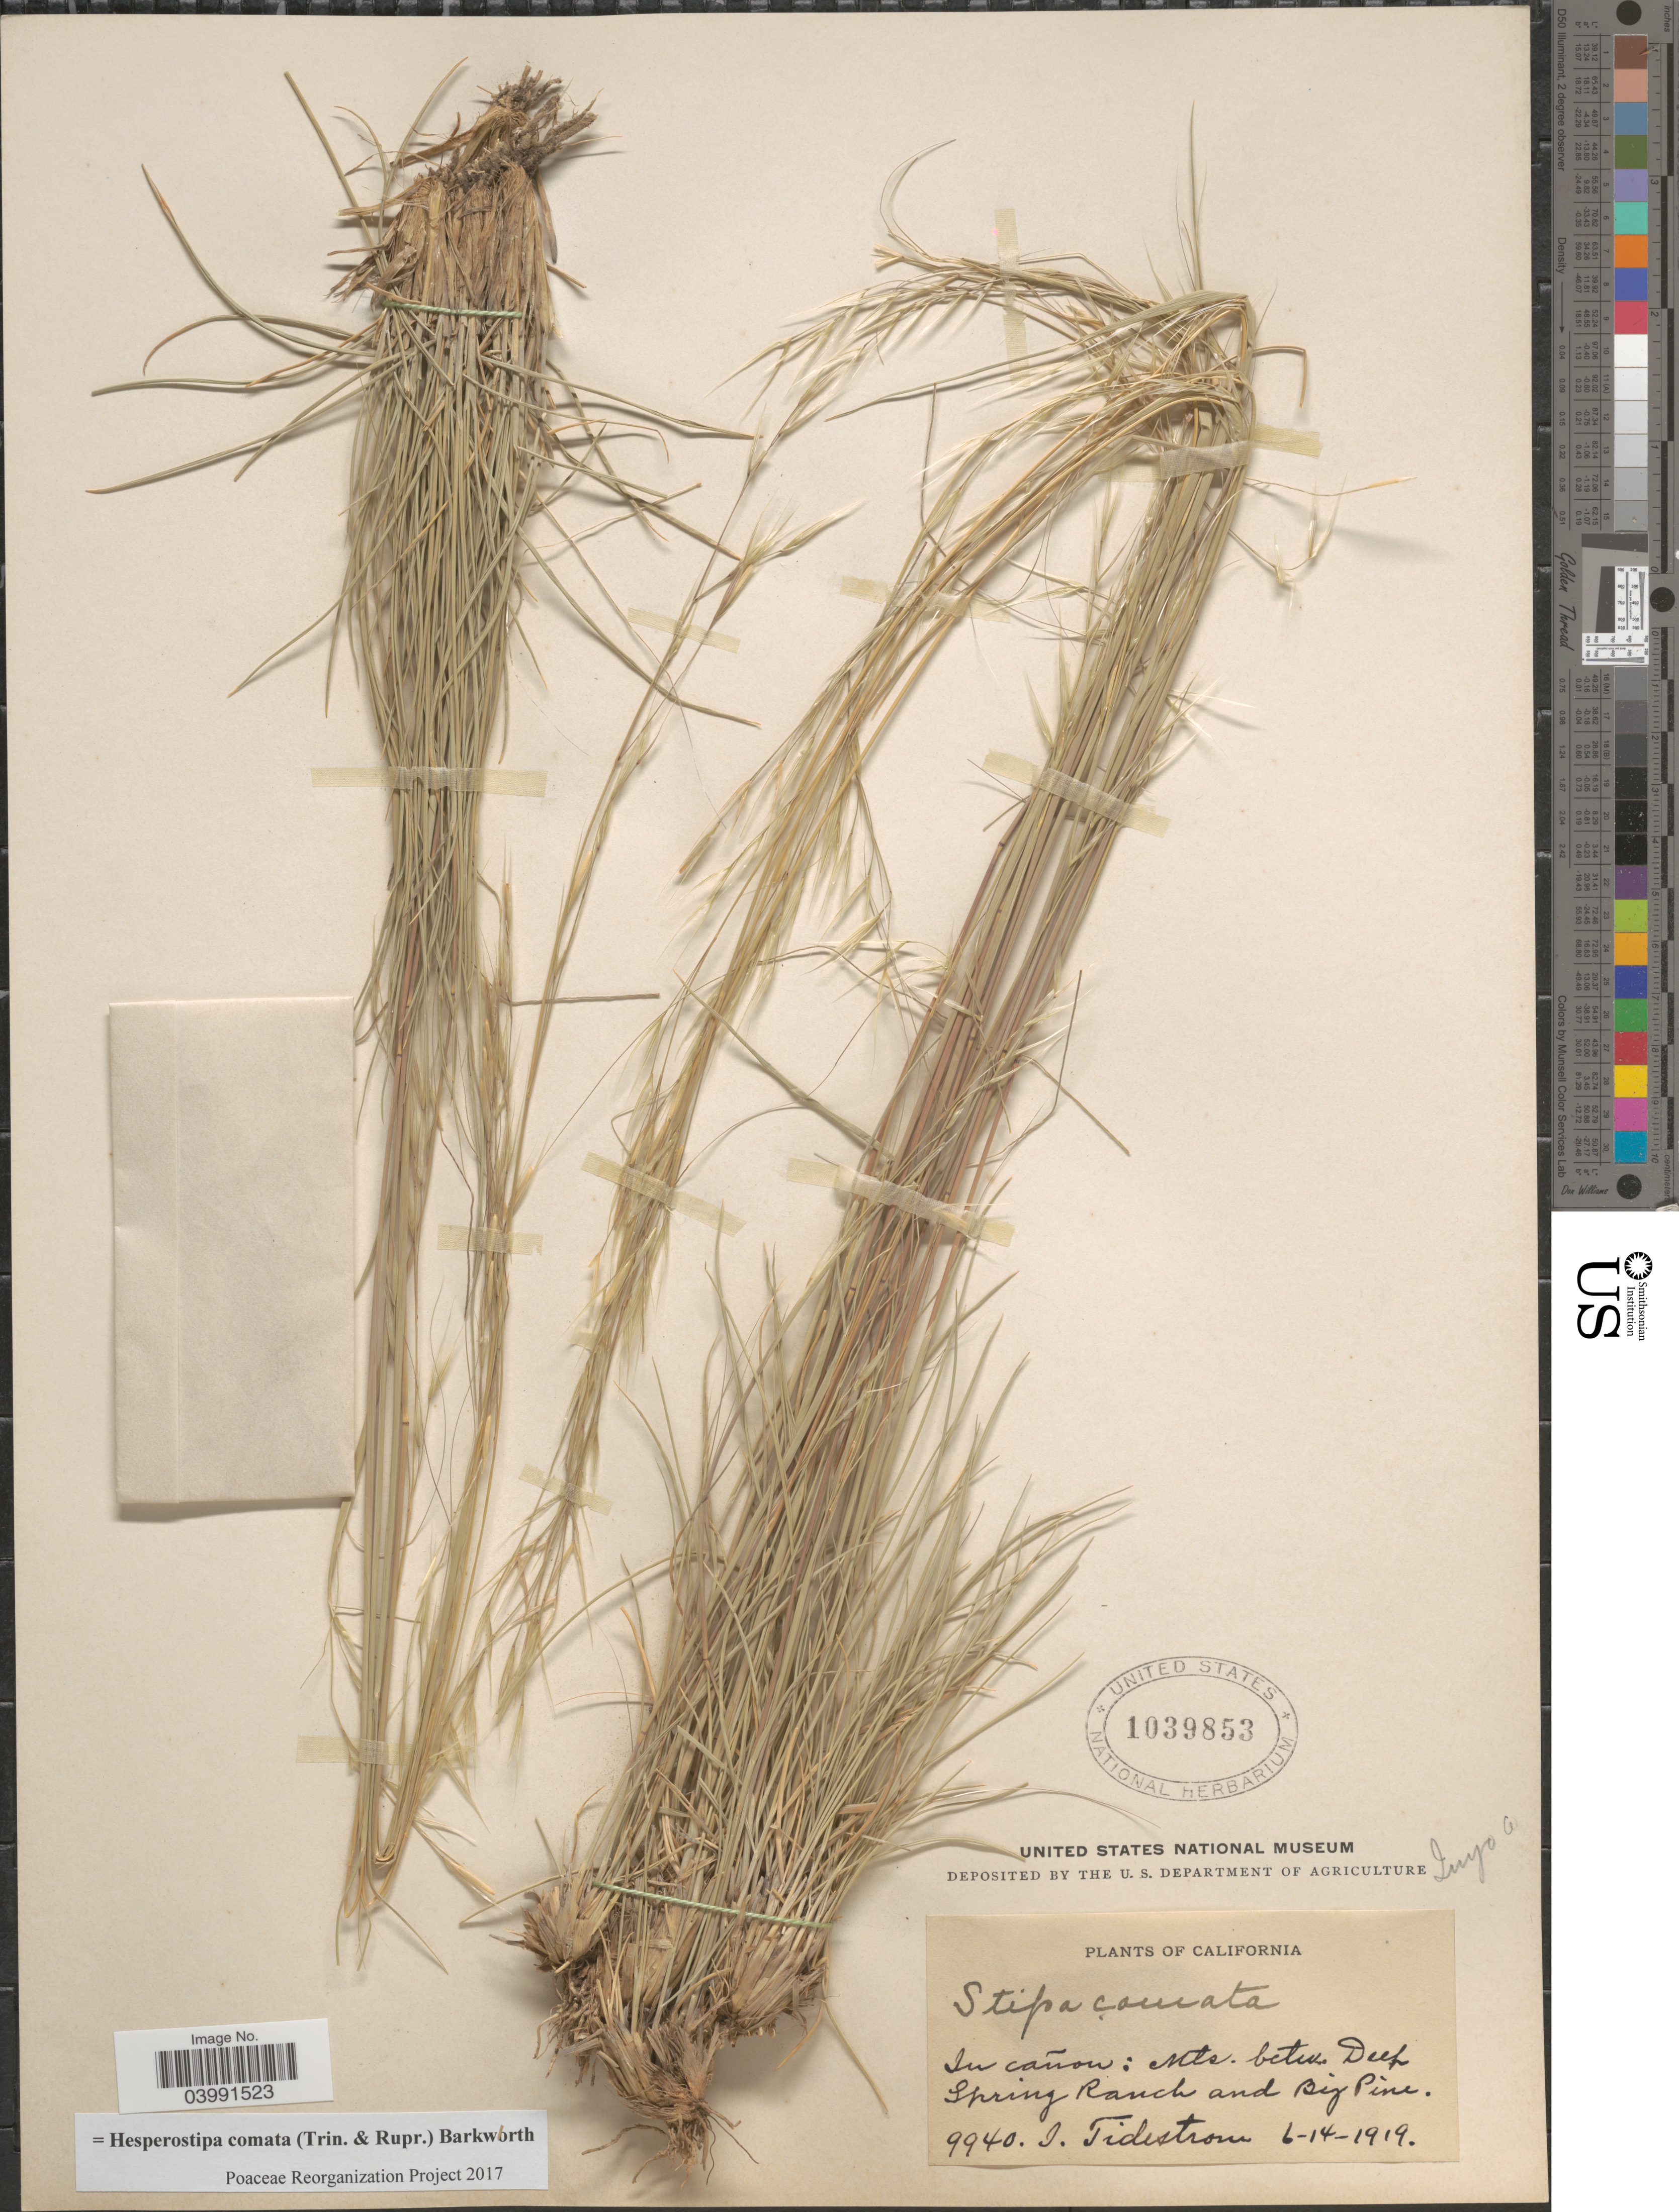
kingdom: Plantae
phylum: Tracheophyta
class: Liliopsida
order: Poales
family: Poaceae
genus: Hesperostipa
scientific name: Hesperostipa comata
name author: (Trin. & Rupr.) Barkworth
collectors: I. F. Tidestrom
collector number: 9940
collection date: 1919-06-14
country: United States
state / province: California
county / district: Inyo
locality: In cañon: Mts. betw. Deep Spring Ranch and Big Pine. Inyo Co.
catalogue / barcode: US 1039583